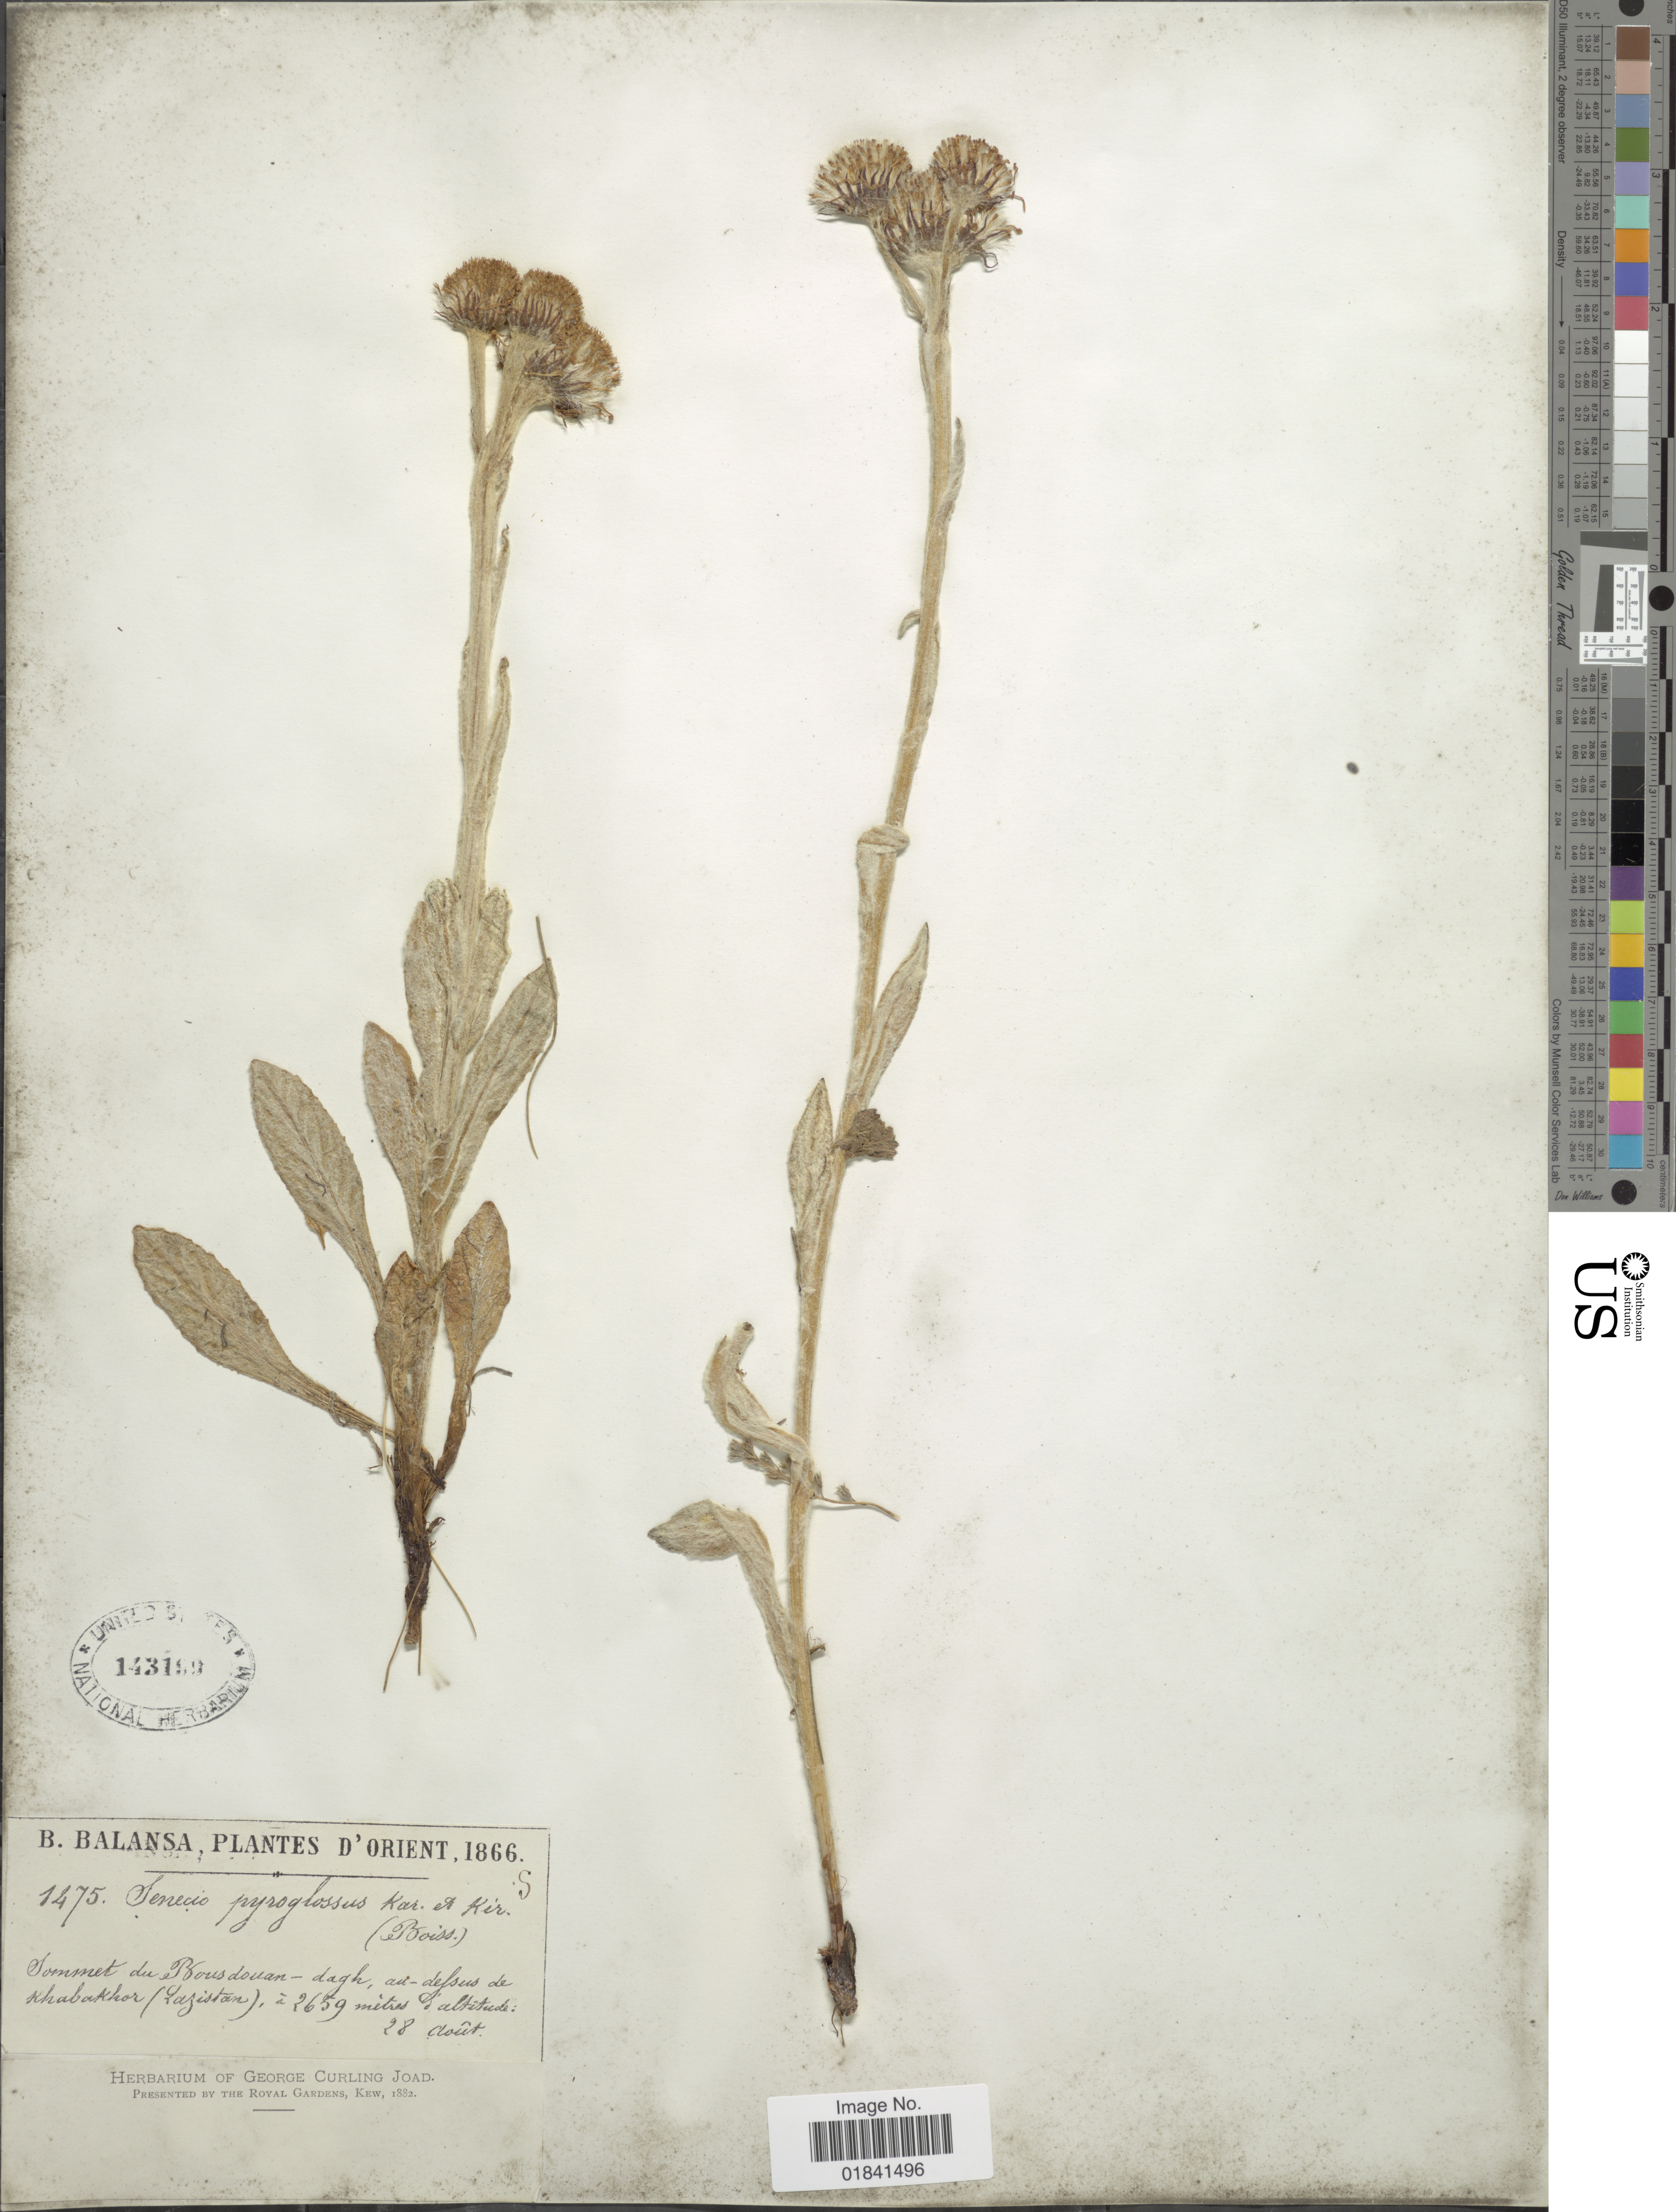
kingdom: Plantae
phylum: Tracheophyta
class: Magnoliopsida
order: Asterales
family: Asteraceae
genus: Senecio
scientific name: Senecio pyroglossus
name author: Kar. & Kir.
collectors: B. Balansa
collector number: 1475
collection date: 1866-08-28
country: Turkey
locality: D' Orient, Sommet du Bous douan - dagh, au - defsus de Khabakhor (Lazistan) [interpreted]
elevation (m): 2659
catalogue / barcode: US 143199